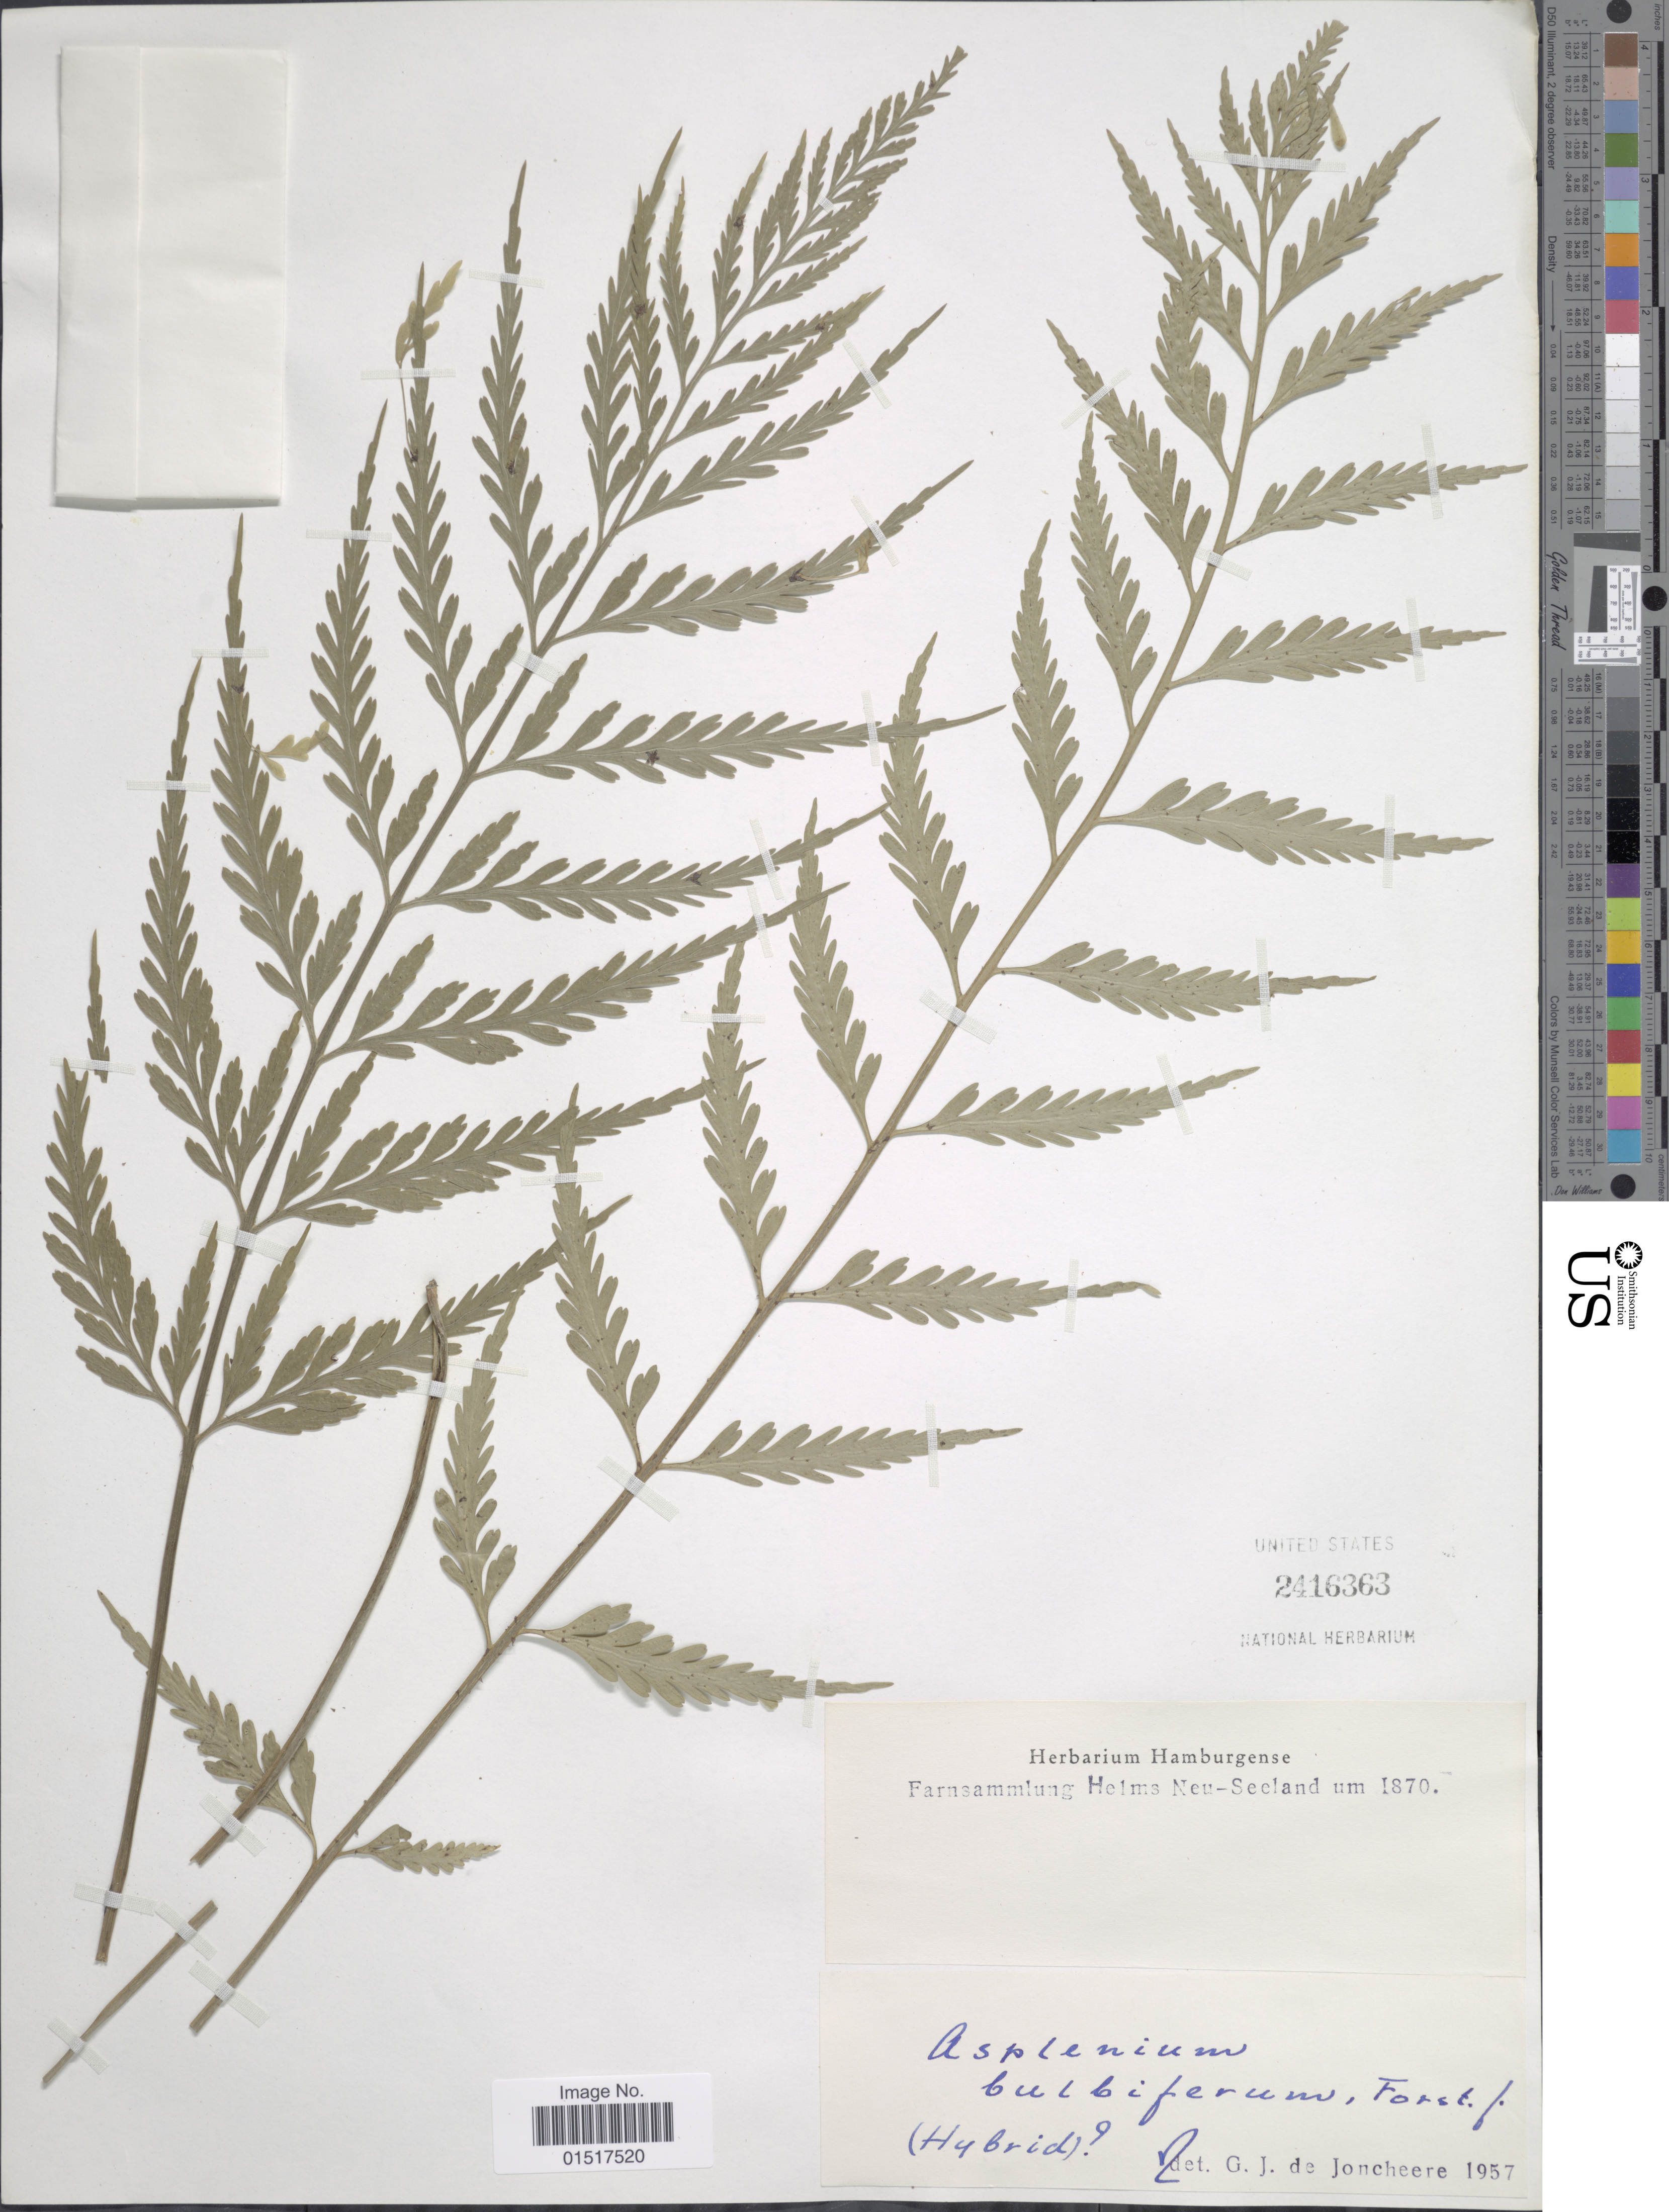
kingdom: Plantae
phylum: Tracheophyta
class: Polypodiopsida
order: Polypodiales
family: Aspleniaceae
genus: Asplenium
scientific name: Asplenium bulbiferum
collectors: Helms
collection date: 1870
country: New Zealand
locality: Neu-Seeland.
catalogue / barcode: US 2416363